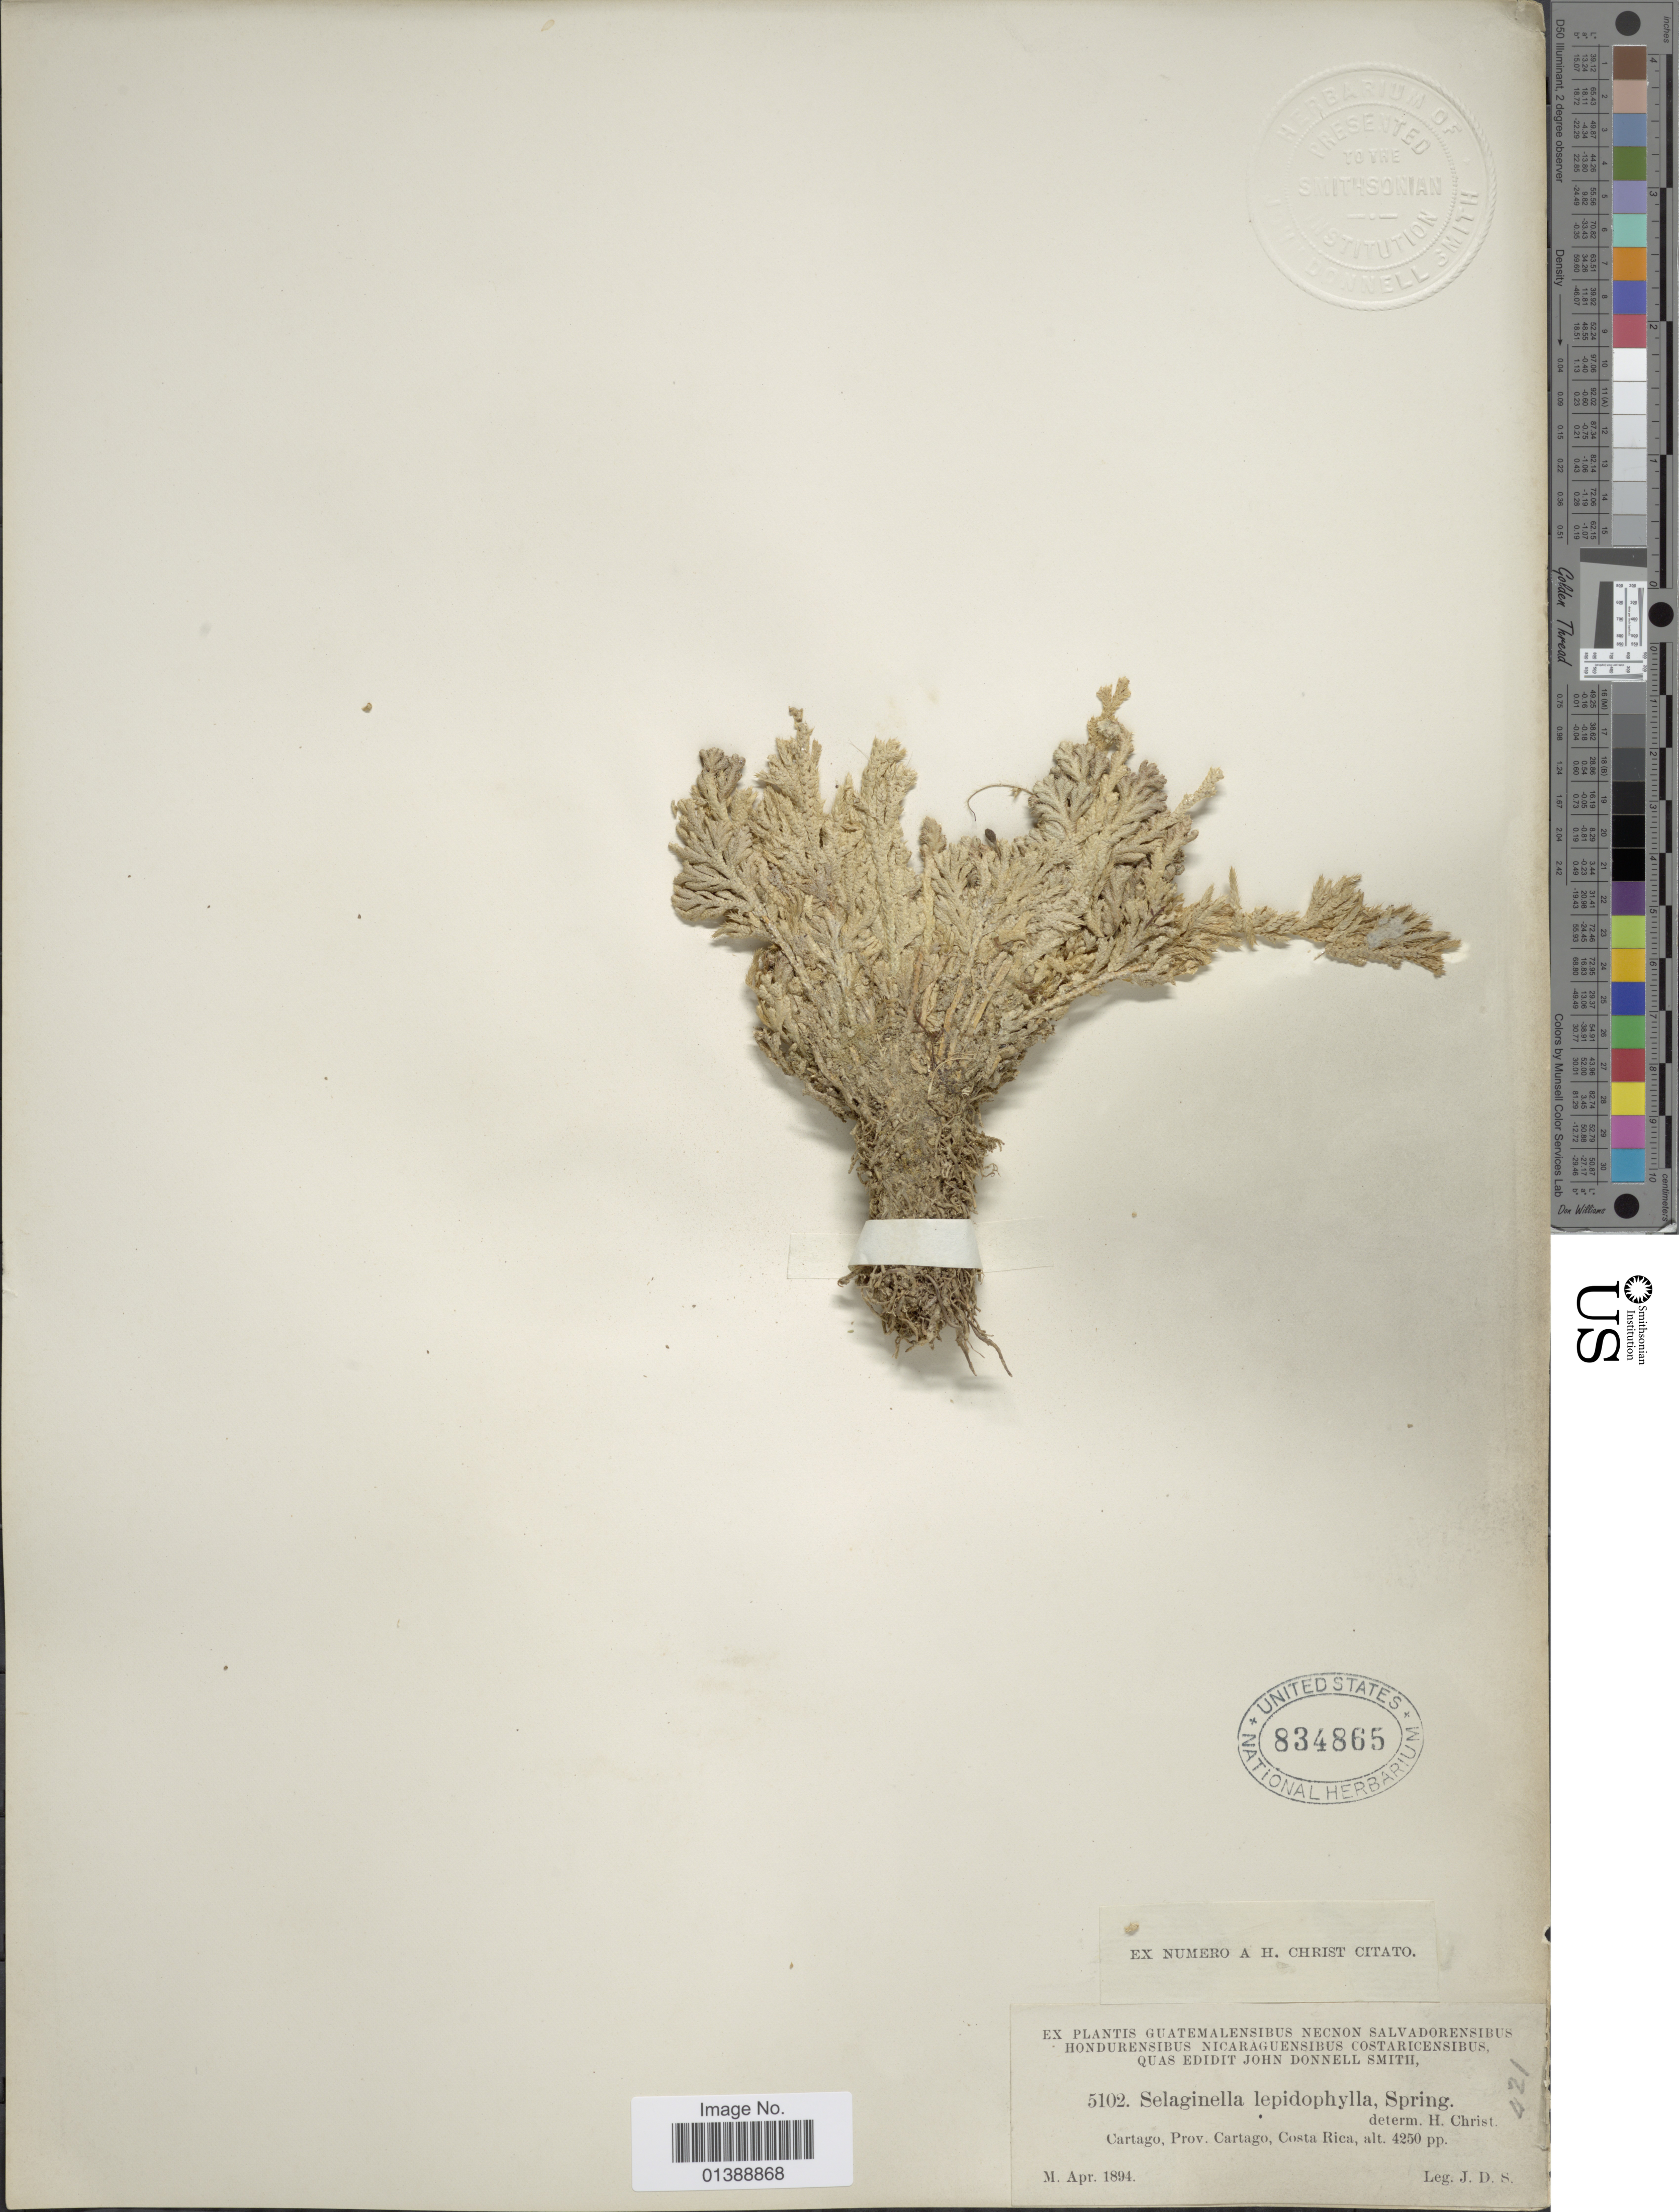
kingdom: Plantae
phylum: Tracheophyta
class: Lycopodiopsida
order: Selaginellales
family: Selaginellaceae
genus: Selaginella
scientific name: Selaginella pallescens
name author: (C. Presl) Spring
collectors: J. Donnell Smith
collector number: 5102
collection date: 1894-04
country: Costa Rica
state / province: Cartago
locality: Prov. Cartago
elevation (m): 1295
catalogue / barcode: US 834865